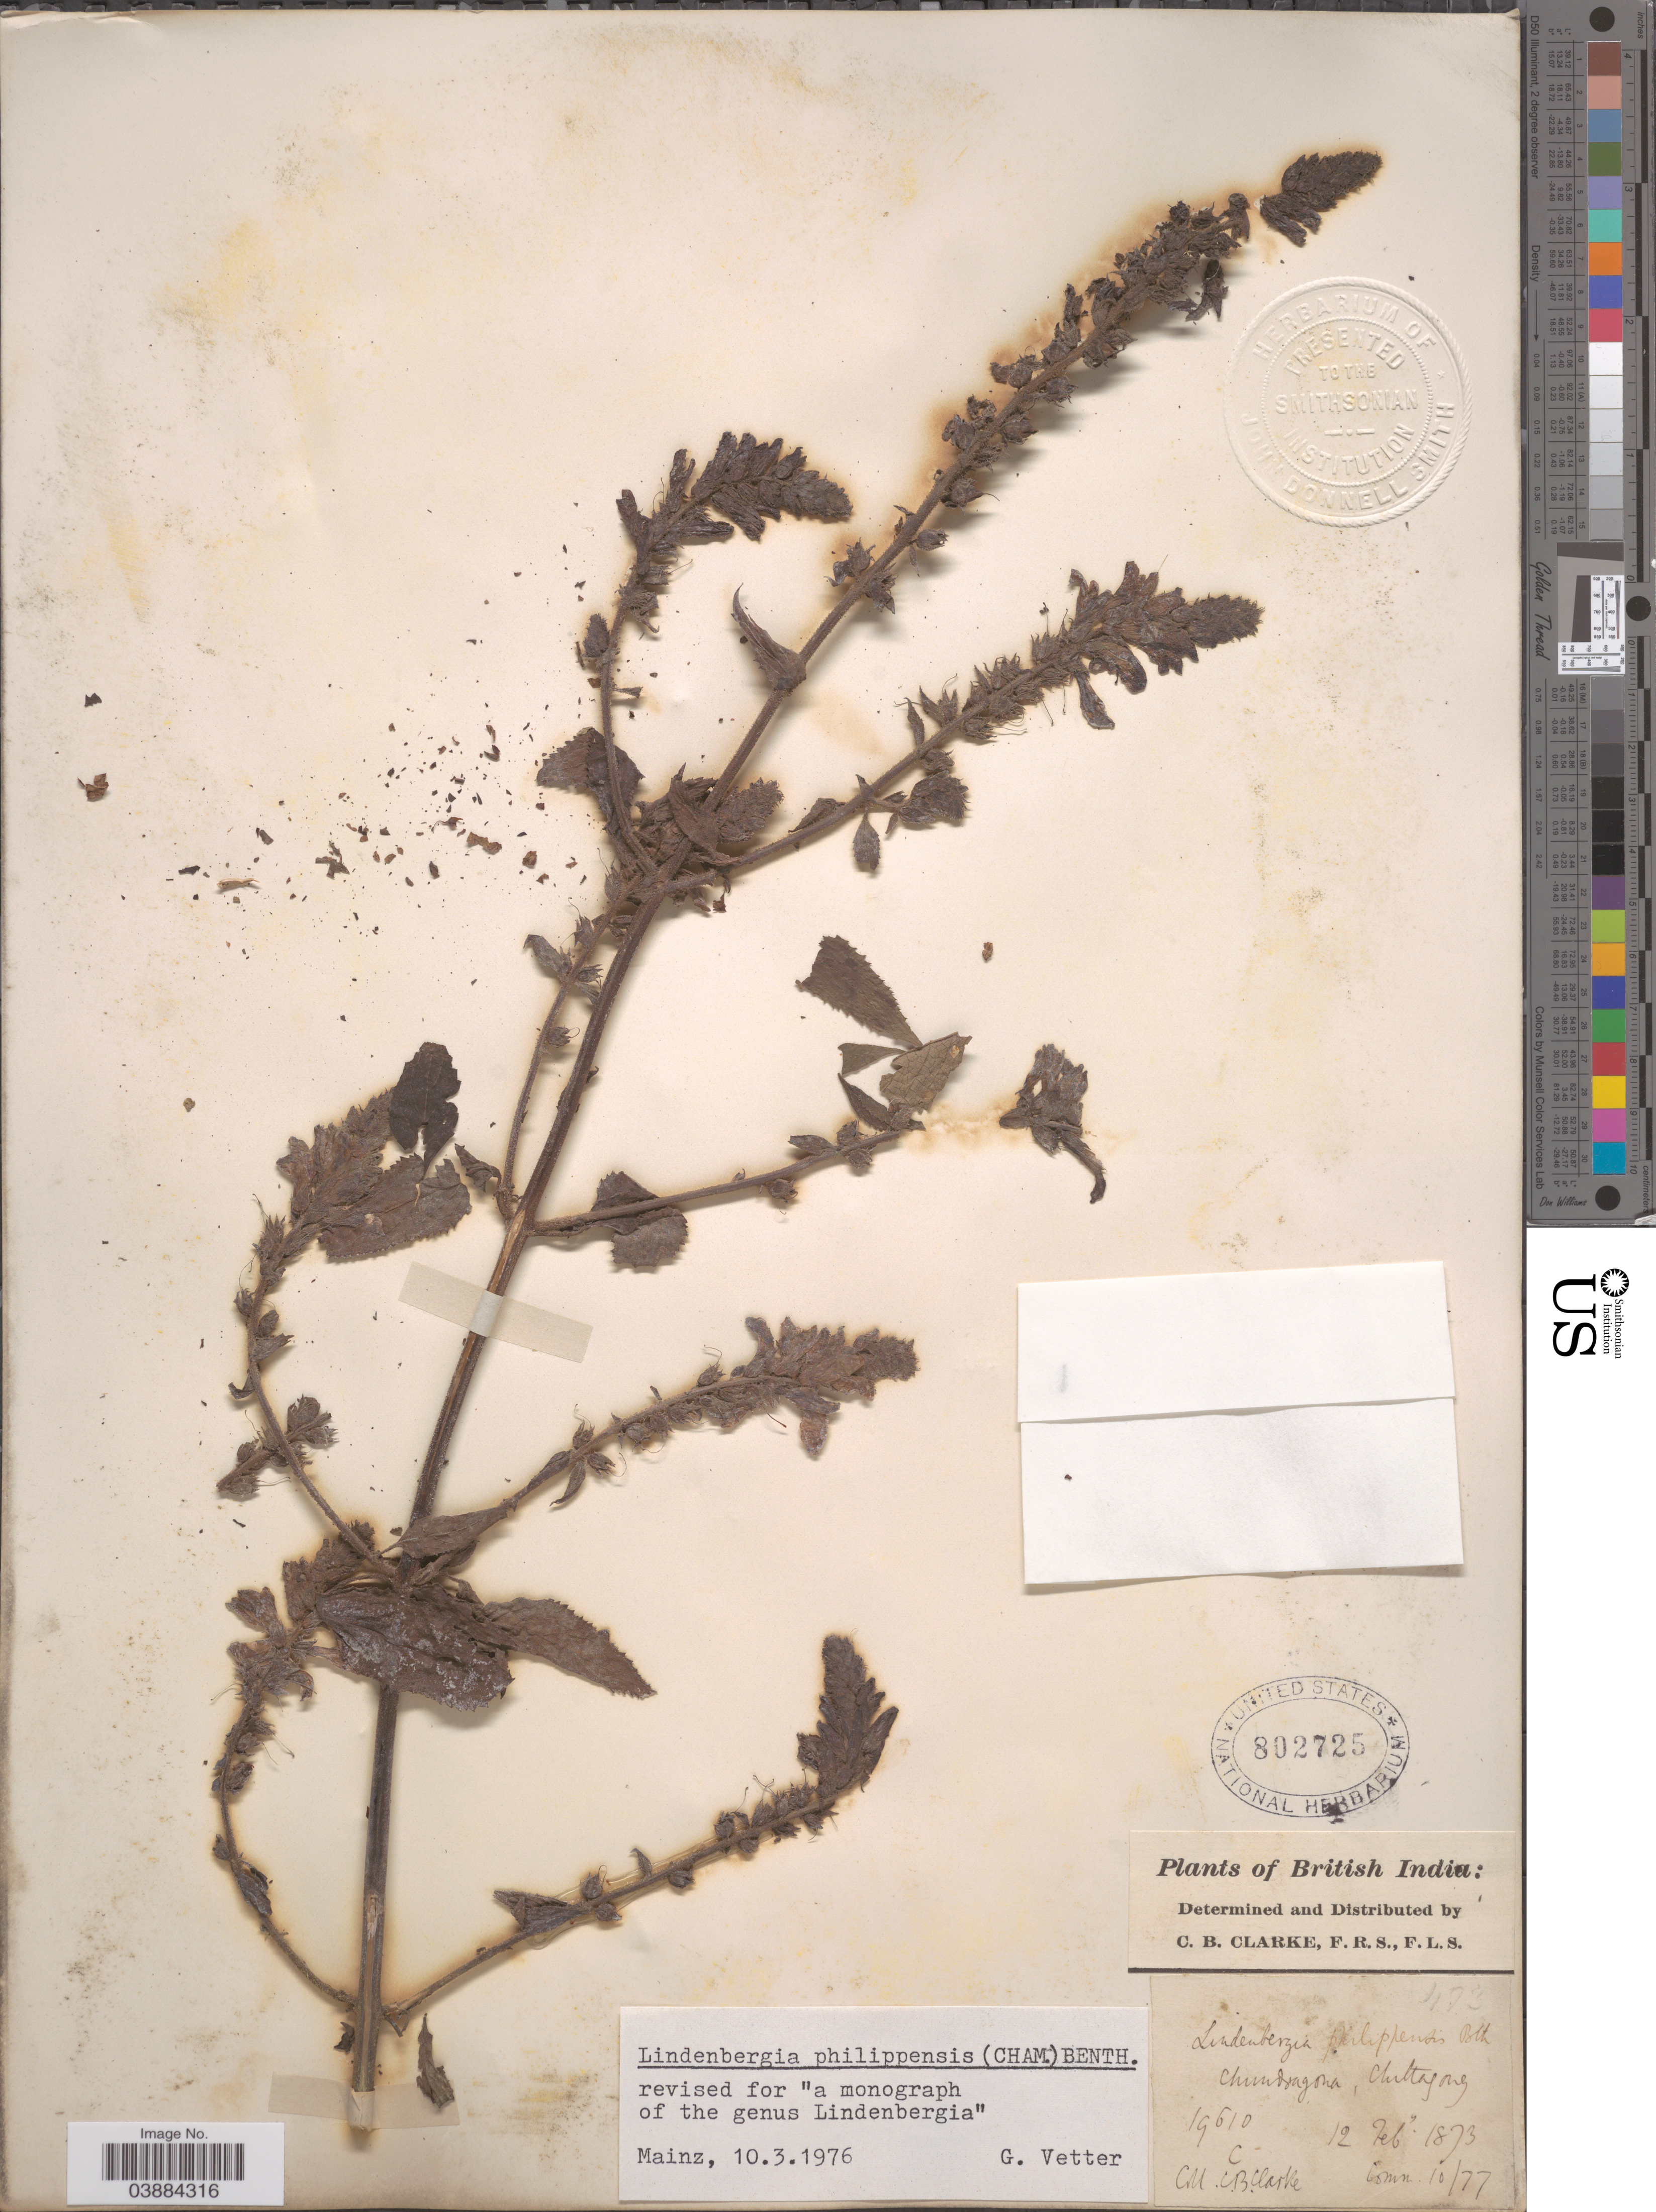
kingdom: Plantae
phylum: Tracheophyta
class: Magnoliopsida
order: Lamiales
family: Orobanchaceae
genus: Lindenbergia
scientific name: Lindenbergia philippensis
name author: (Cham. & Schltdl.) Benth.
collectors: C. B. Clarke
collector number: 19610C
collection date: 1873-02-12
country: Bangladesh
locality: British India. Chandragona, Chittagong.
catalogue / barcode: US 802725